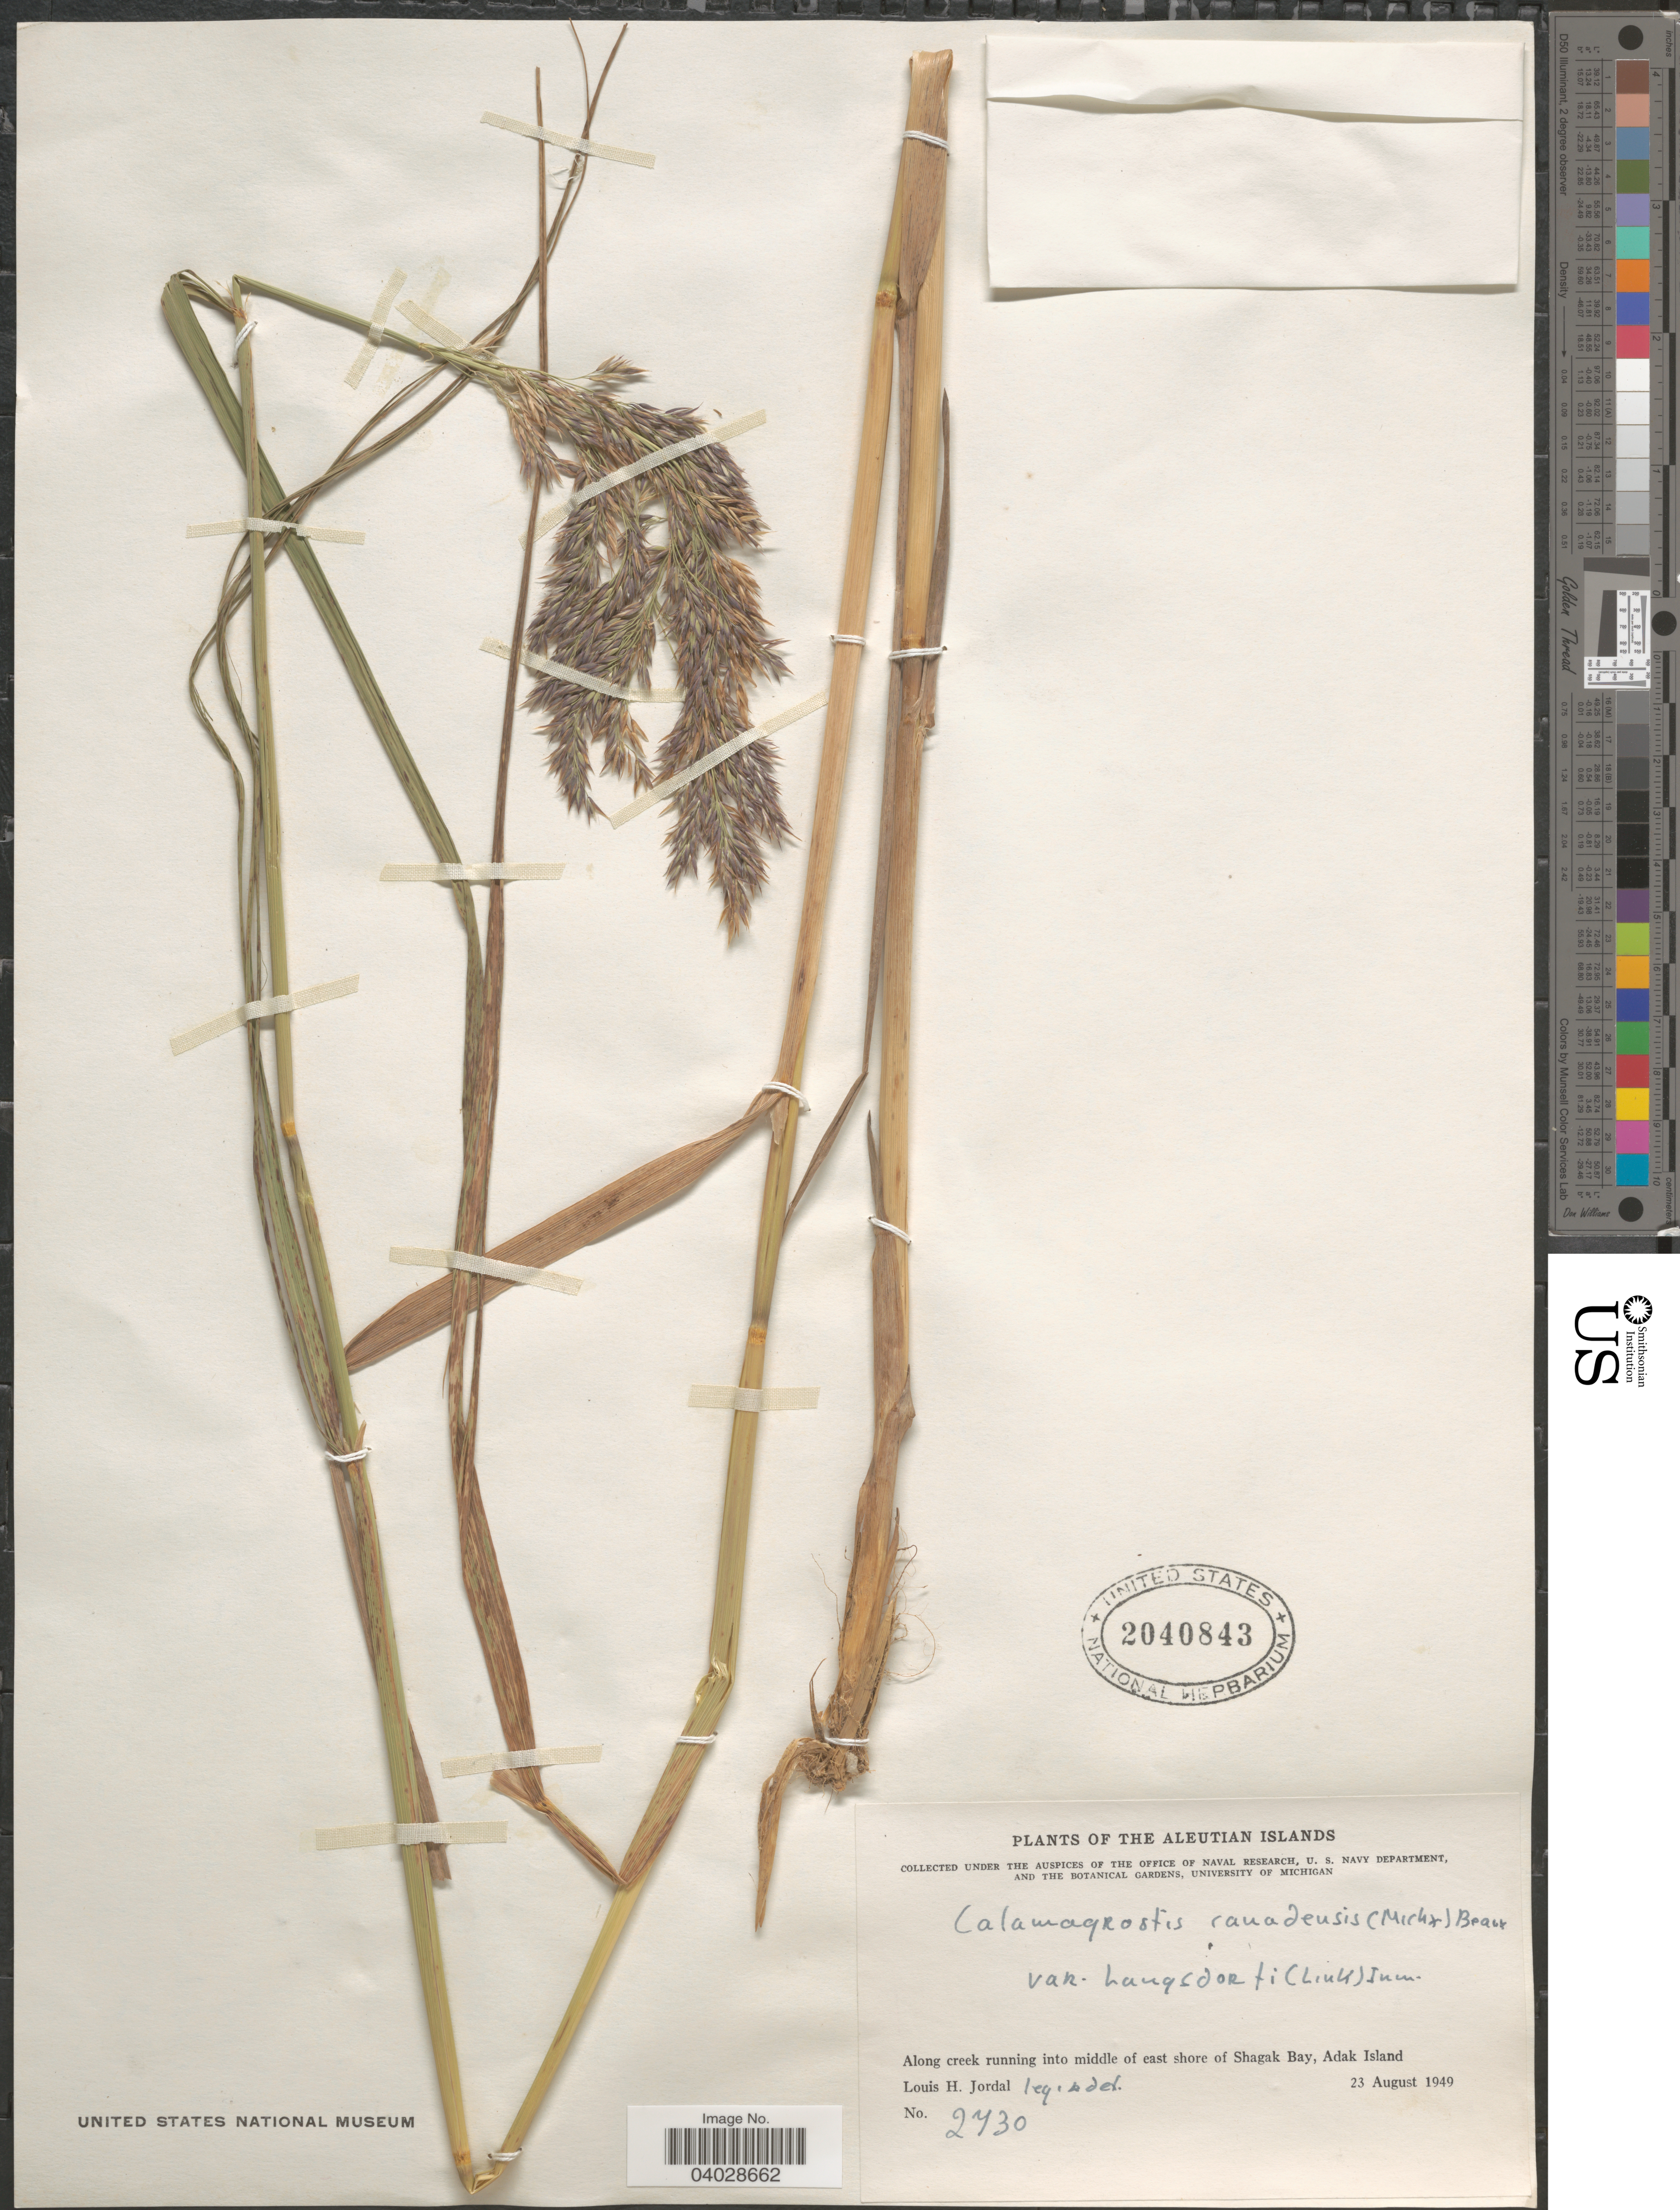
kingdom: Plantae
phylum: Tracheophyta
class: Liliopsida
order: Poales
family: Poaceae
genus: Calamagrostis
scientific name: Calamagrostis canadensis var. langsdorffii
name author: (Link) Inman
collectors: L. Jordal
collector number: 2730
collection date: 1949-08-23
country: United States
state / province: Alaska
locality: Aleutian Islands. Along creek running into middle of east shore of Shagak Bay, Adak Island.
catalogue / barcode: US 2040843